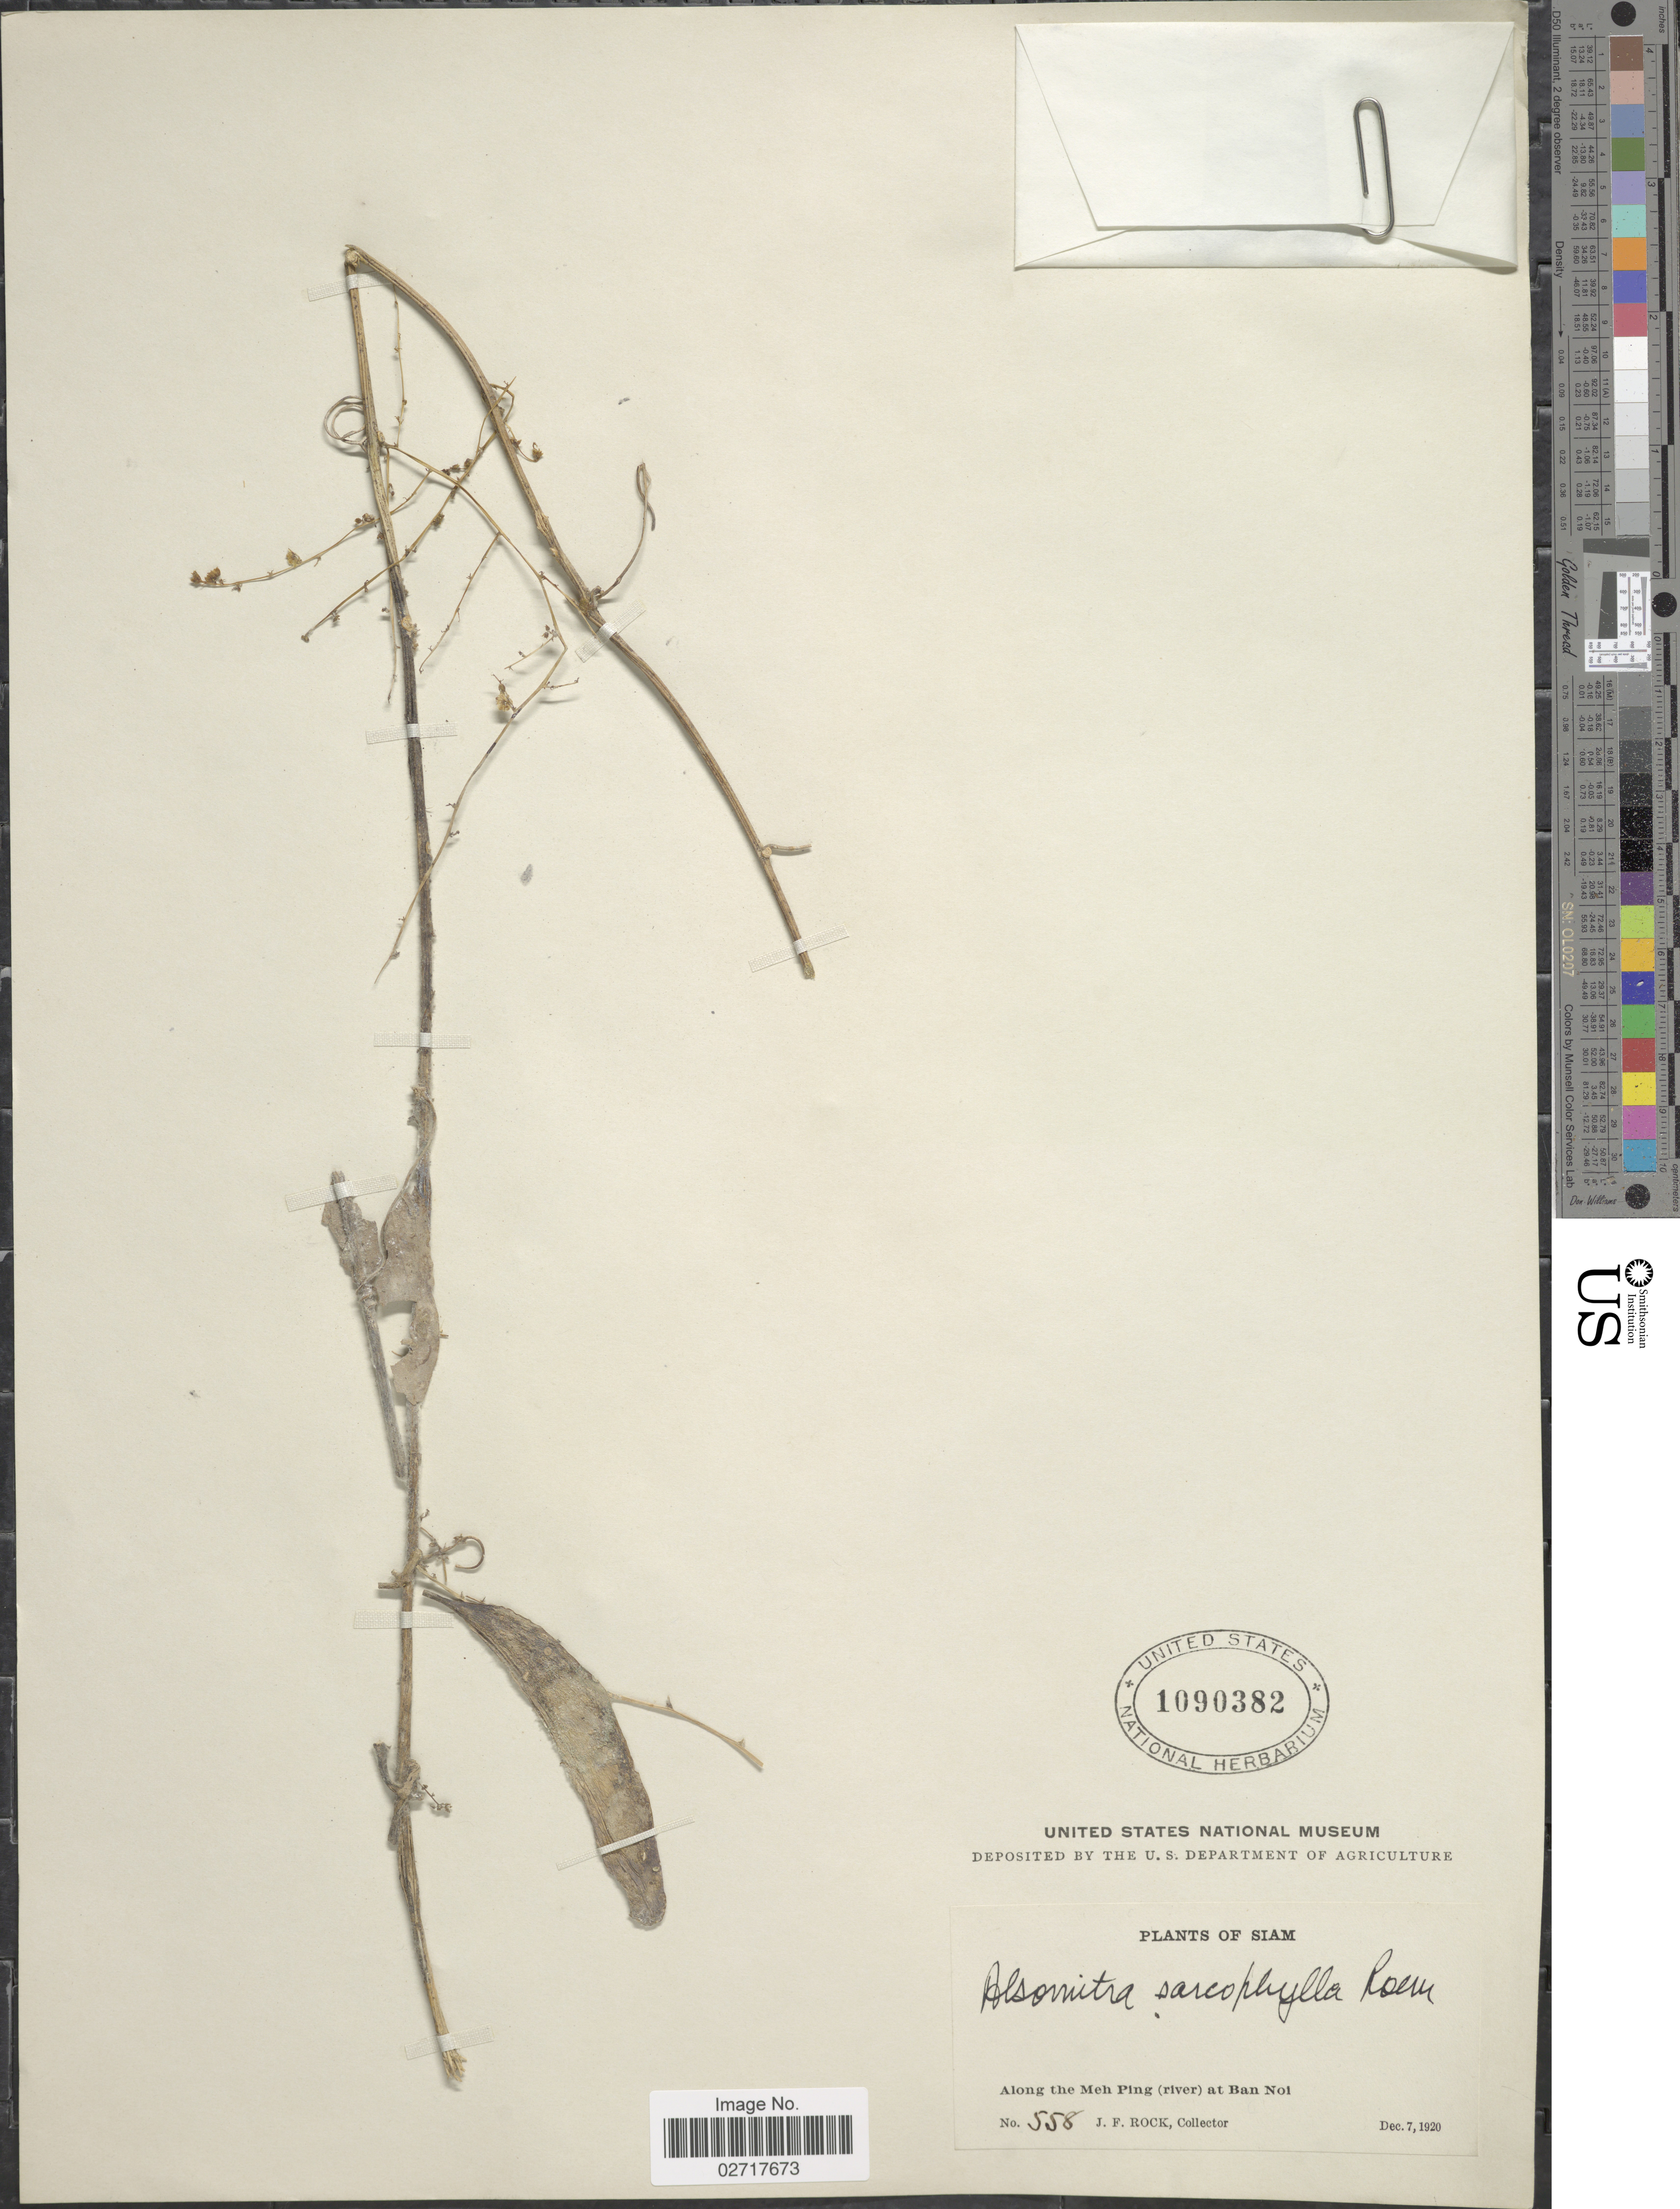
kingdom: Plantae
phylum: Tracheophyta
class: Magnoliopsida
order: Cucurbitales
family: Cucurbitaceae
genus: Neoalsomitra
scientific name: Neoalsomitra sarcophylla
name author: (Wall.) Hutch.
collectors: J. F. Rock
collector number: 558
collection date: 1920-12-07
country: Thailand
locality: Siam. Along the Meh Ping (river) at Um Pan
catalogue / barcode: US 1090382